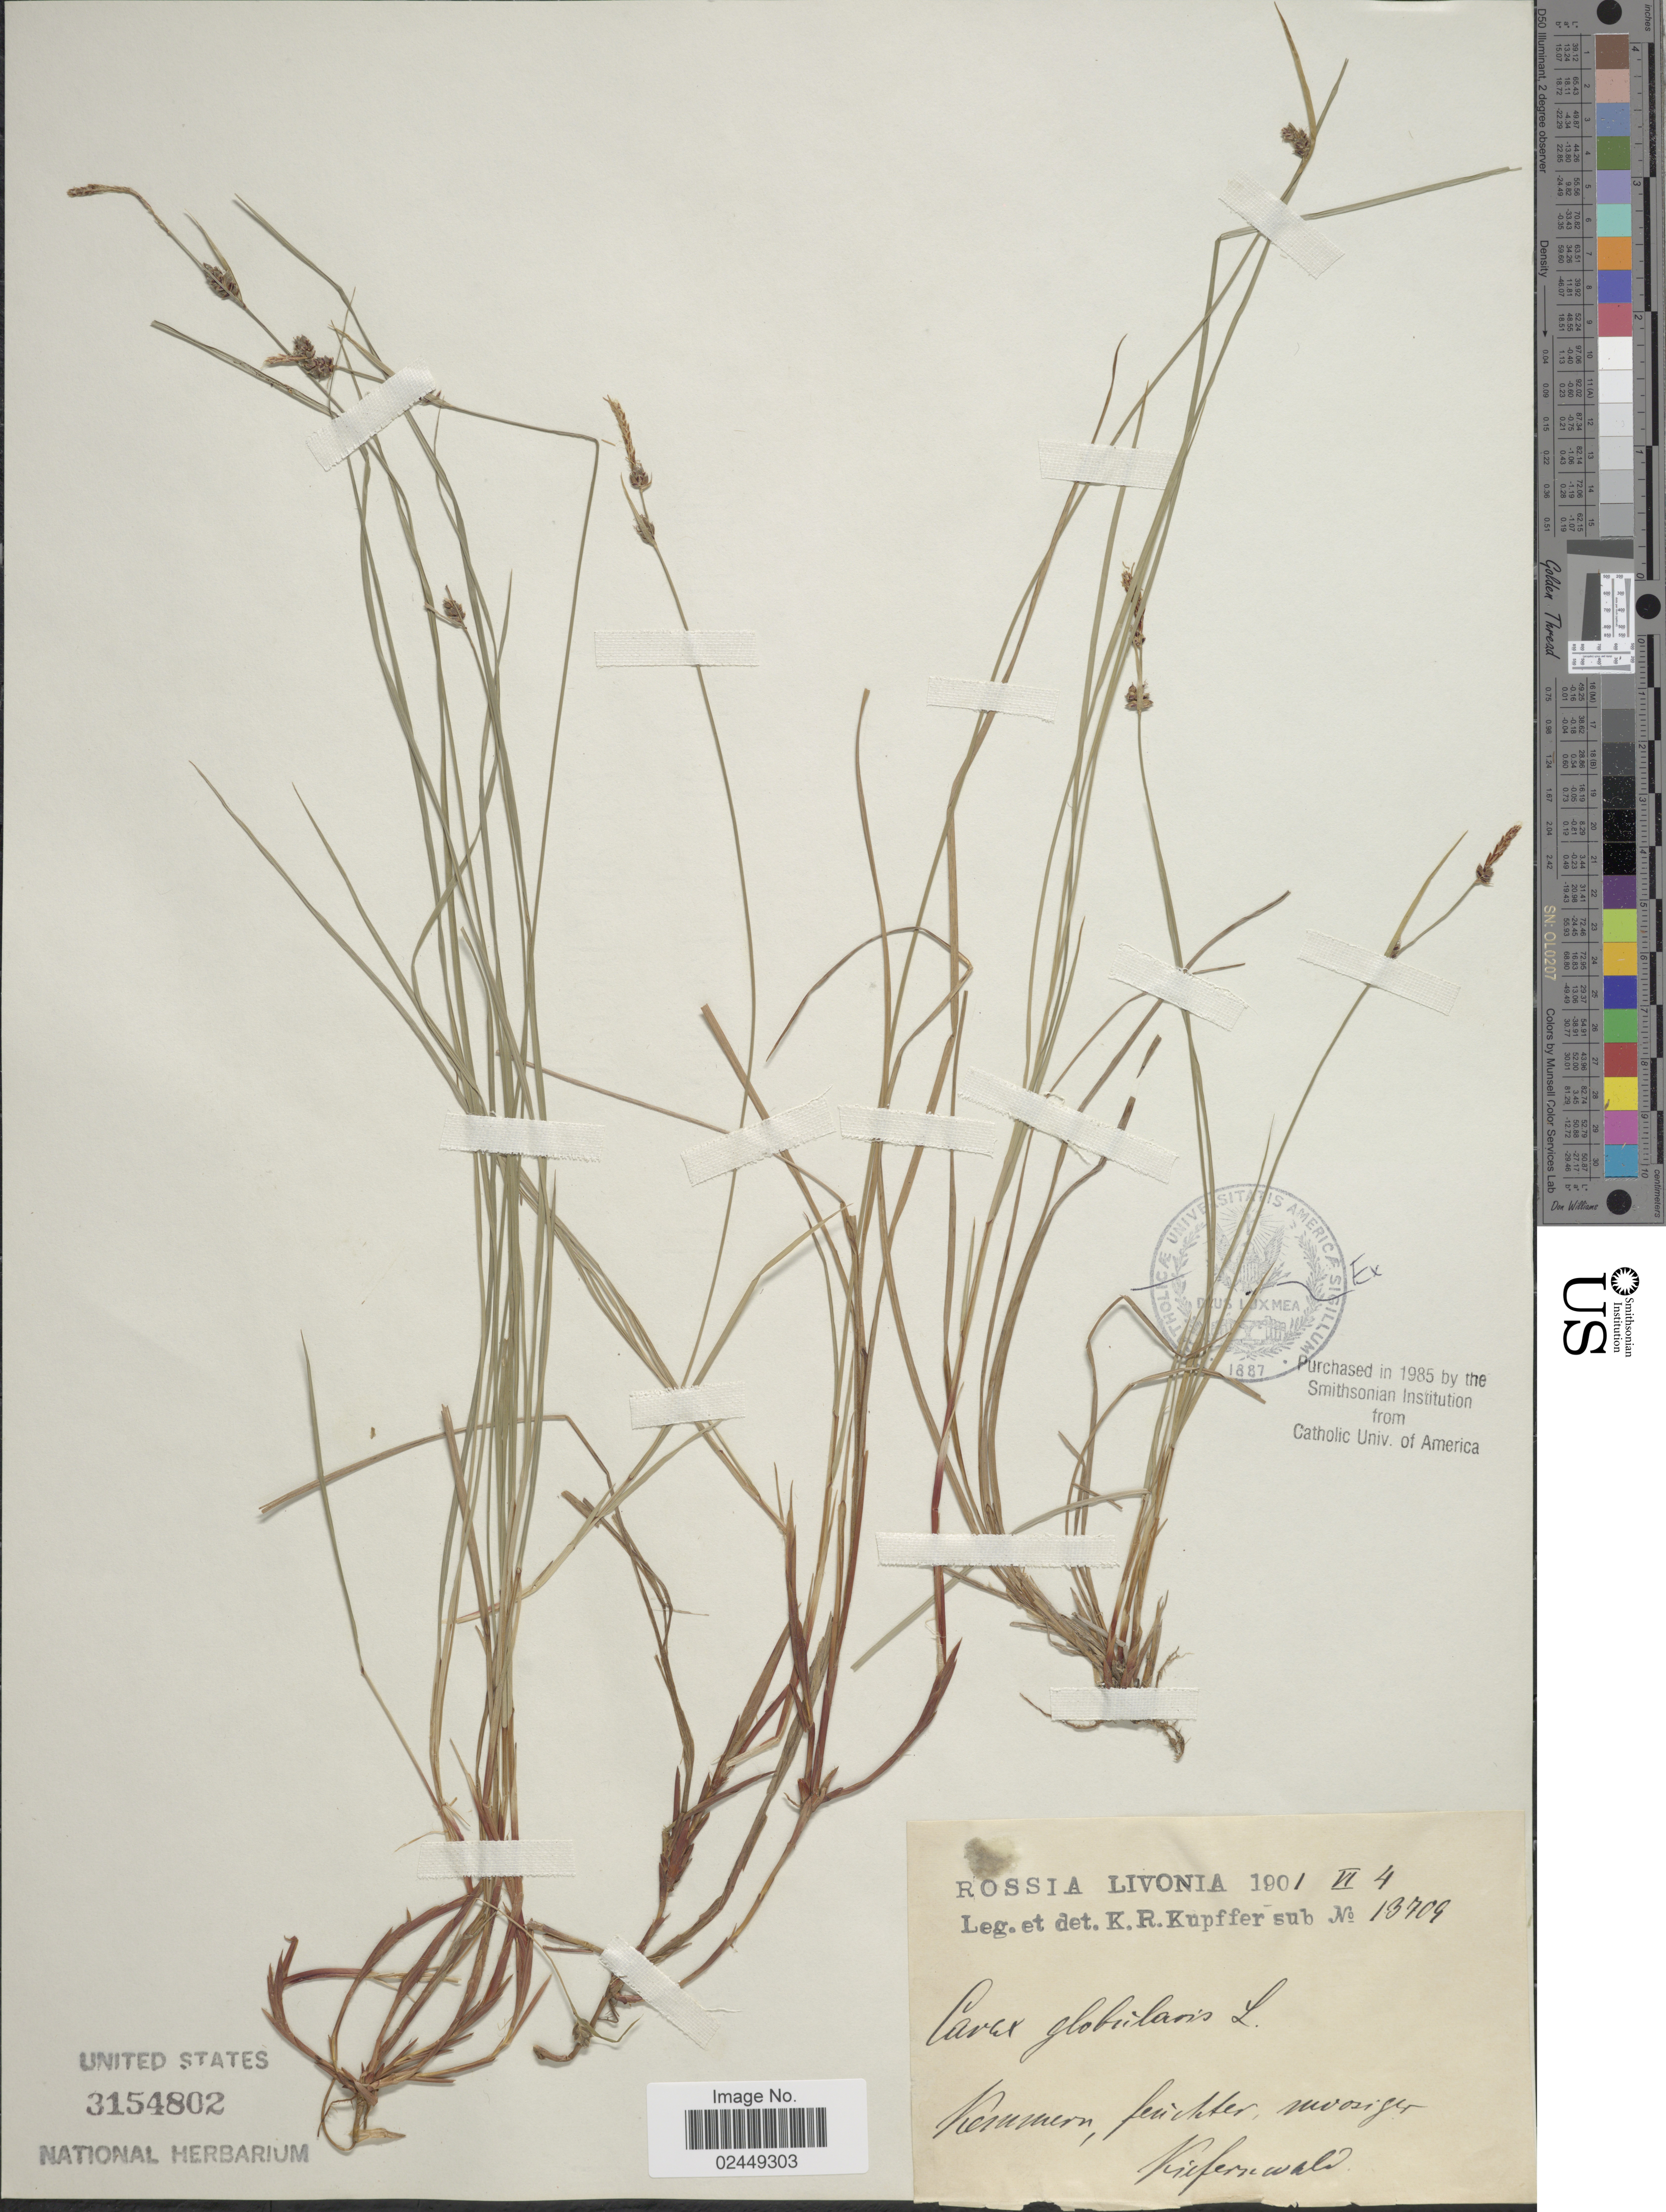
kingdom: Plantae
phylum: Tracheophyta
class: Liliopsida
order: Poales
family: Cyperaceae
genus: Carex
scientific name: Carex globularis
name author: L.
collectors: K. Kupffer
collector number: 13709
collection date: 1901-06-04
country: Germany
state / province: Bayern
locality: Rossia Livonia, Kemmern, feuchter, mvosiger [interpreted]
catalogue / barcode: US 3154802